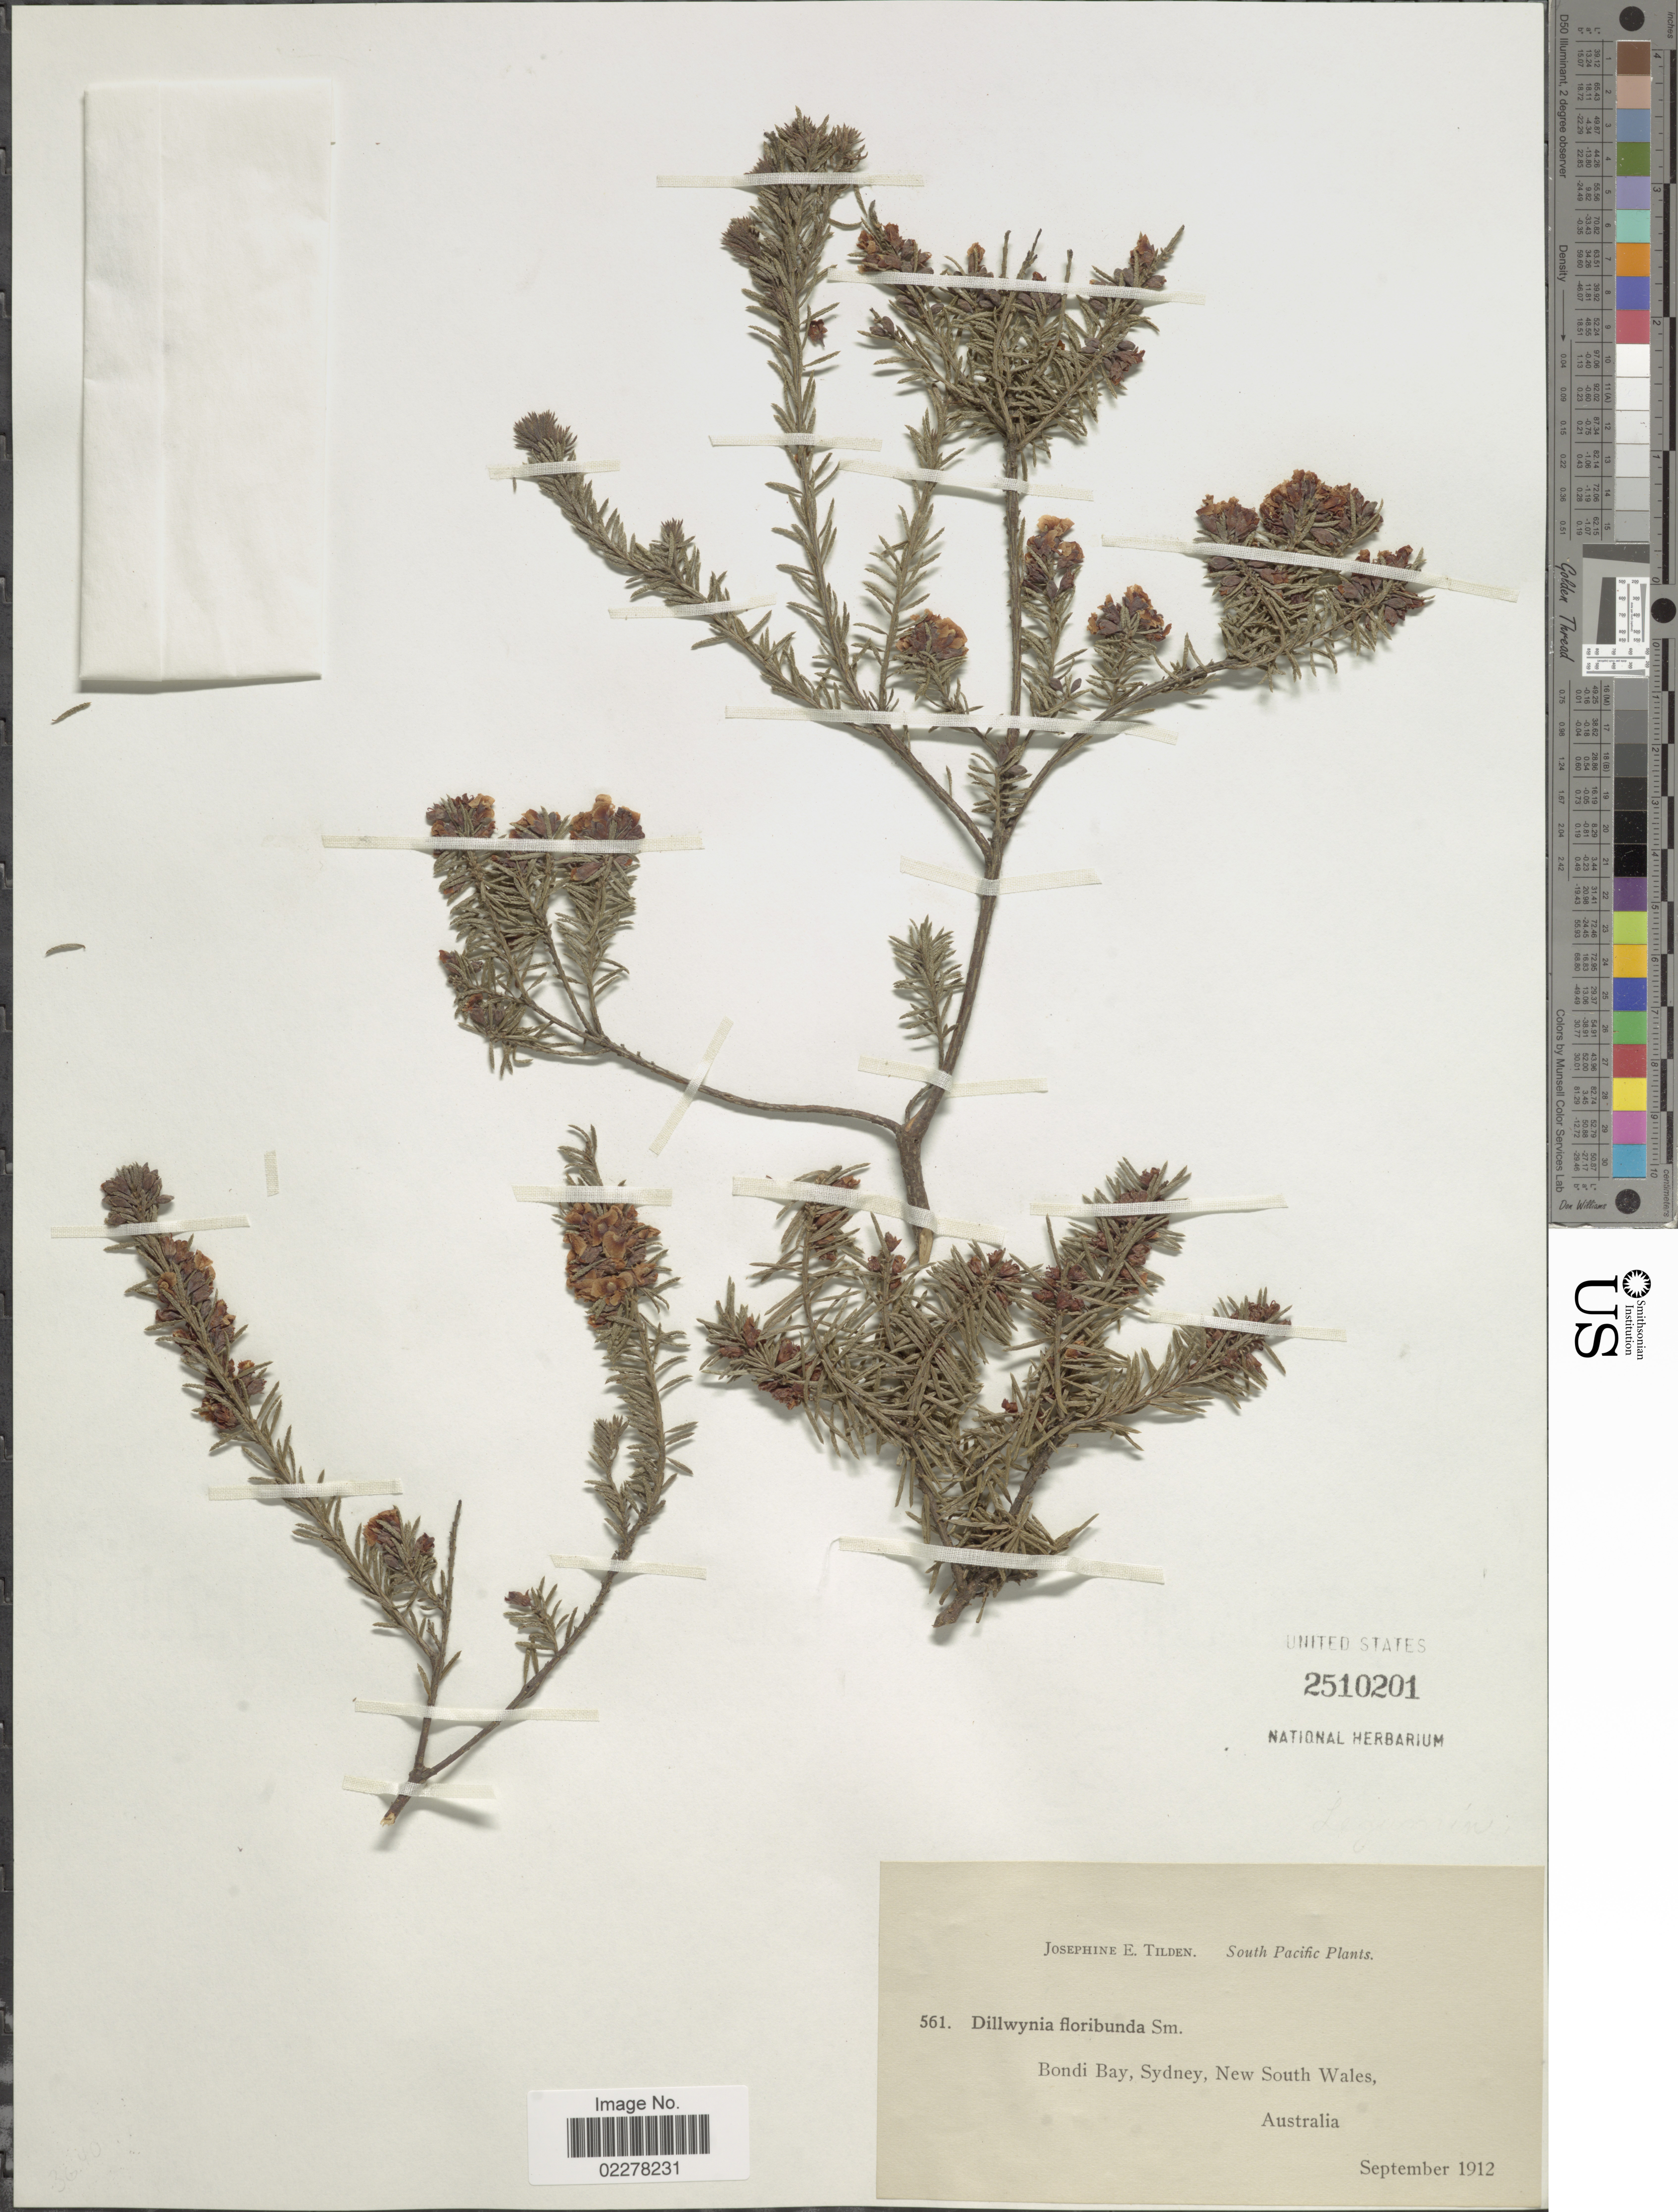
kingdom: Plantae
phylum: Tracheophyta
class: Magnoliopsida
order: Fabales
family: Fabaceae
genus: Dillwynia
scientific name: Dillwynia floribunda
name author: Sm.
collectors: J. E. Tilden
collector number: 561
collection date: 1912-09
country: Australia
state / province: New South Wales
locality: South Pacific Plants. Bondi Bay, Sydney.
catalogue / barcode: US 2510201